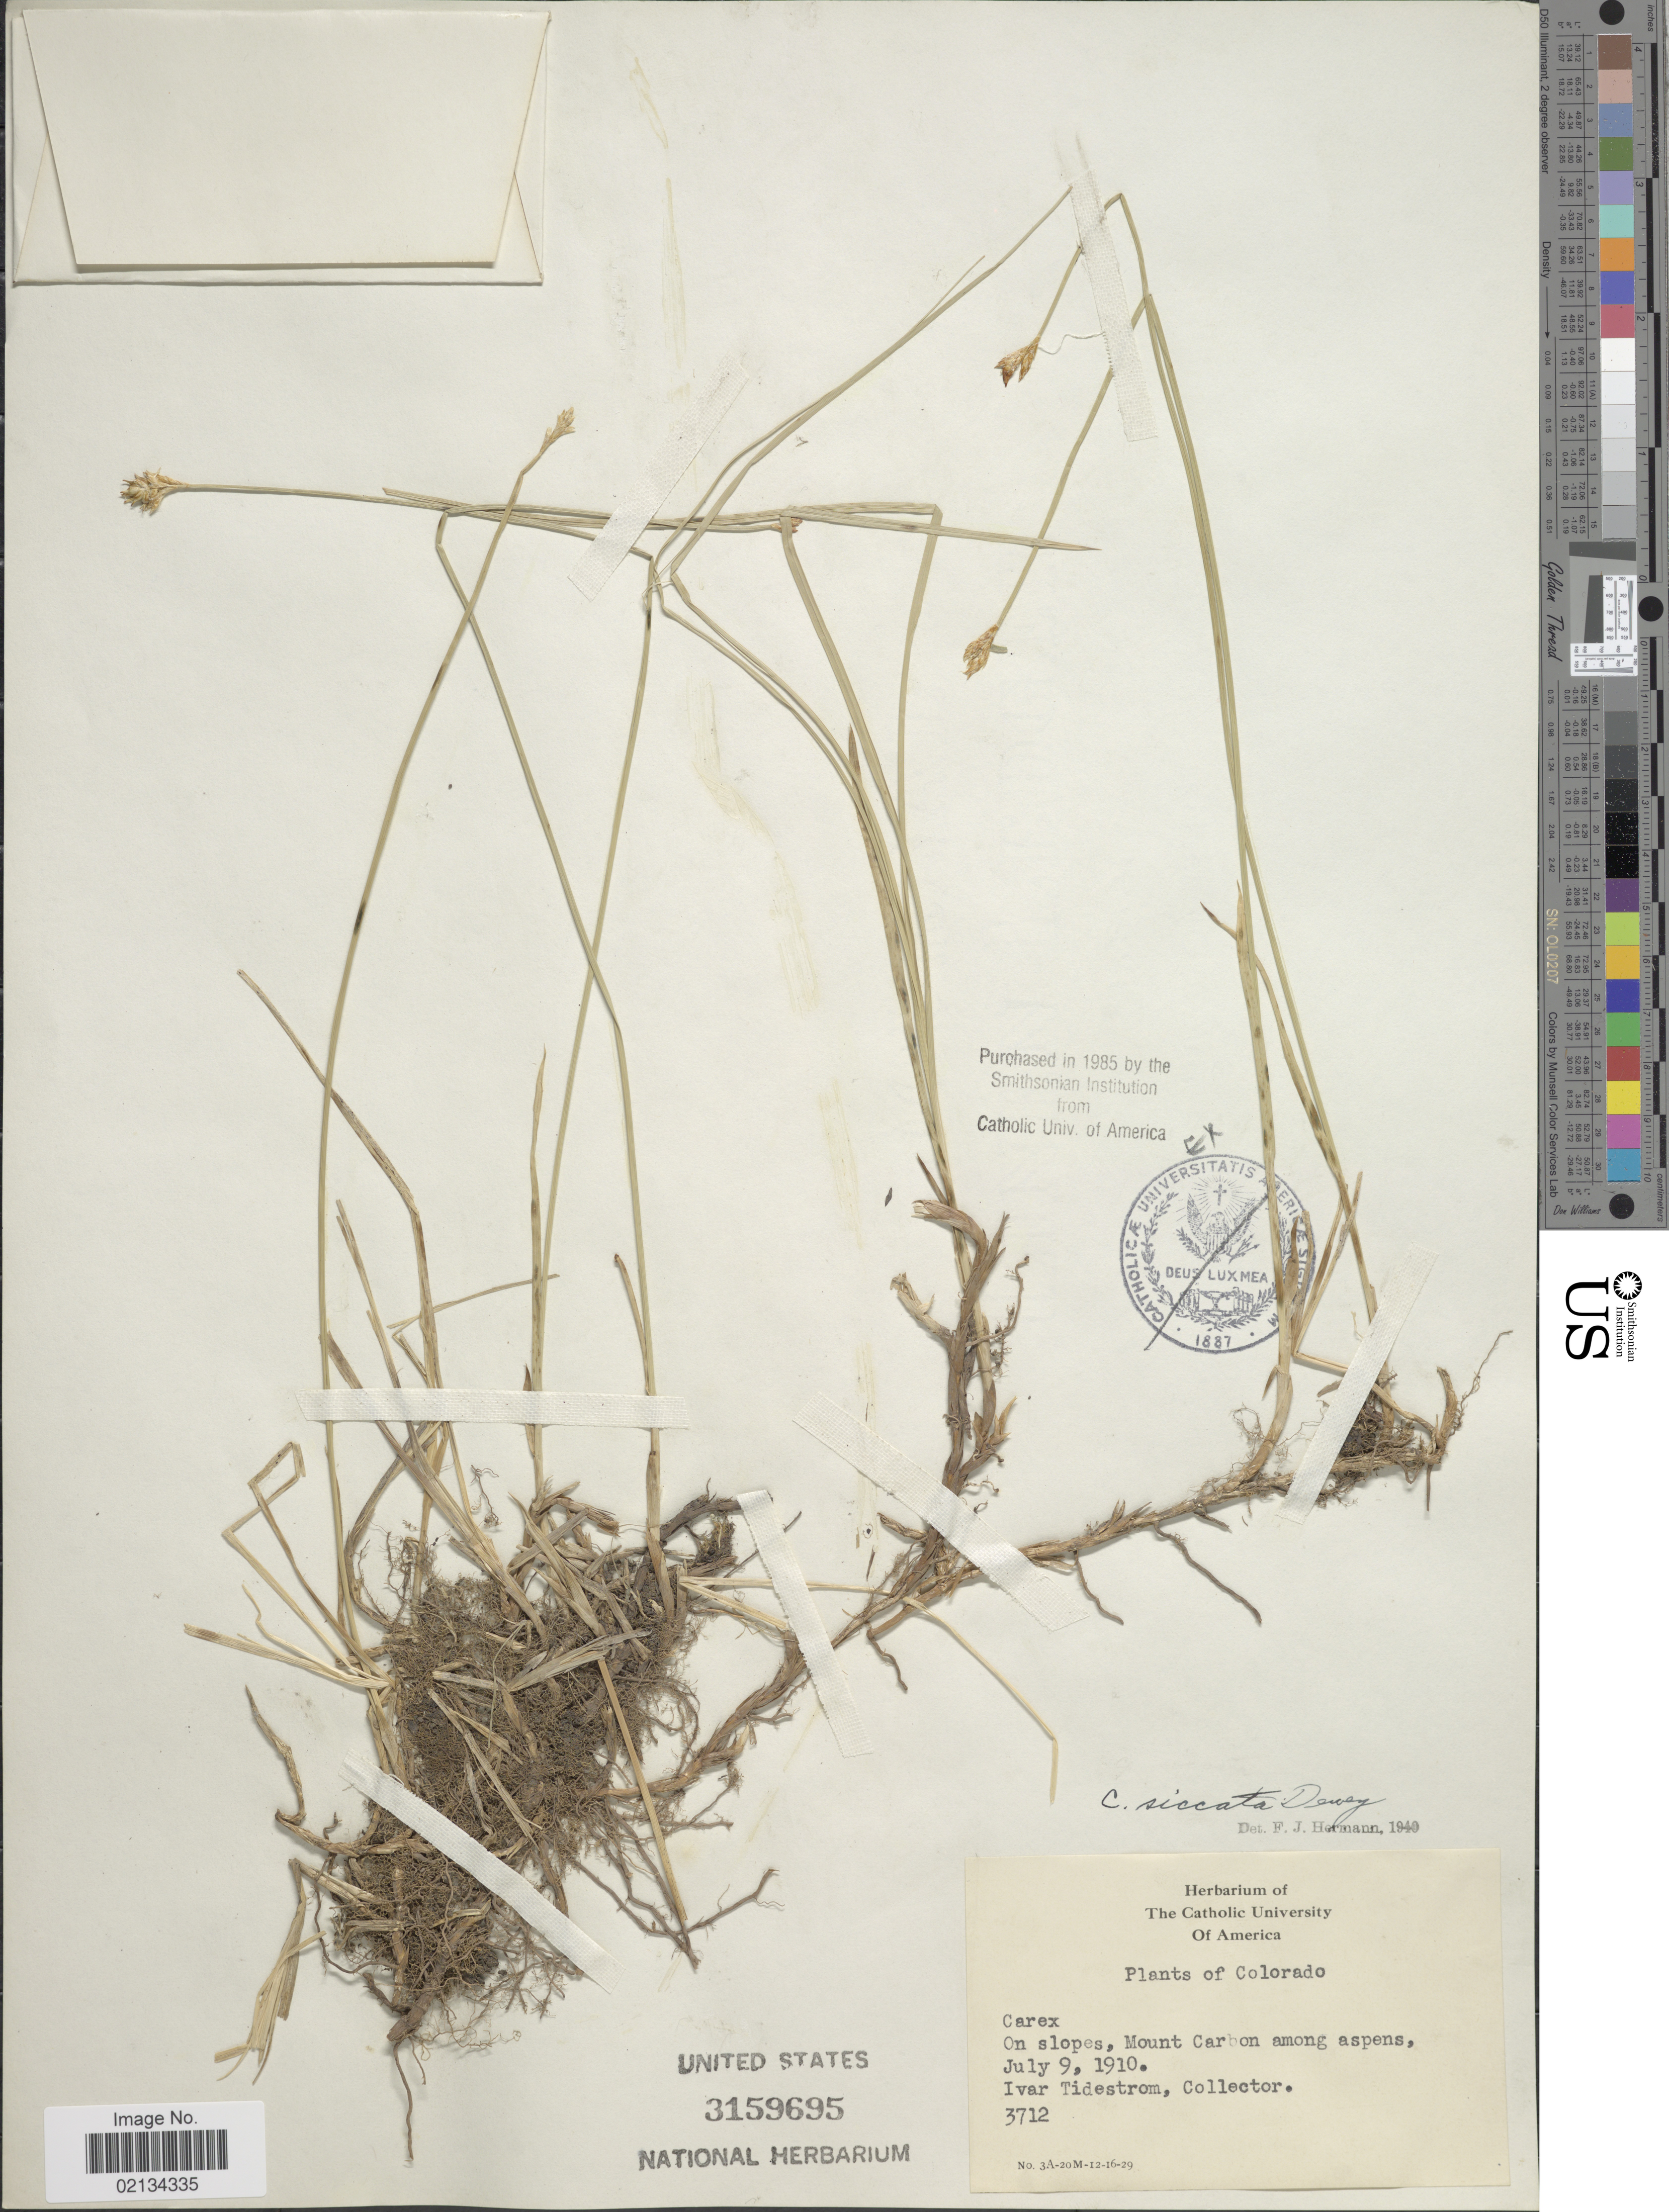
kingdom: Plantae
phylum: Tracheophyta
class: Liliopsida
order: Poales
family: Cyperaceae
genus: Carex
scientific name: Carex siccata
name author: Dewey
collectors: I. F. Tidestrom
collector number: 3712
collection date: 1910-07-09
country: United States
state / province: Colorado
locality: On slopes, Mount Carbon among aspens.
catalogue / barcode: US 3159695